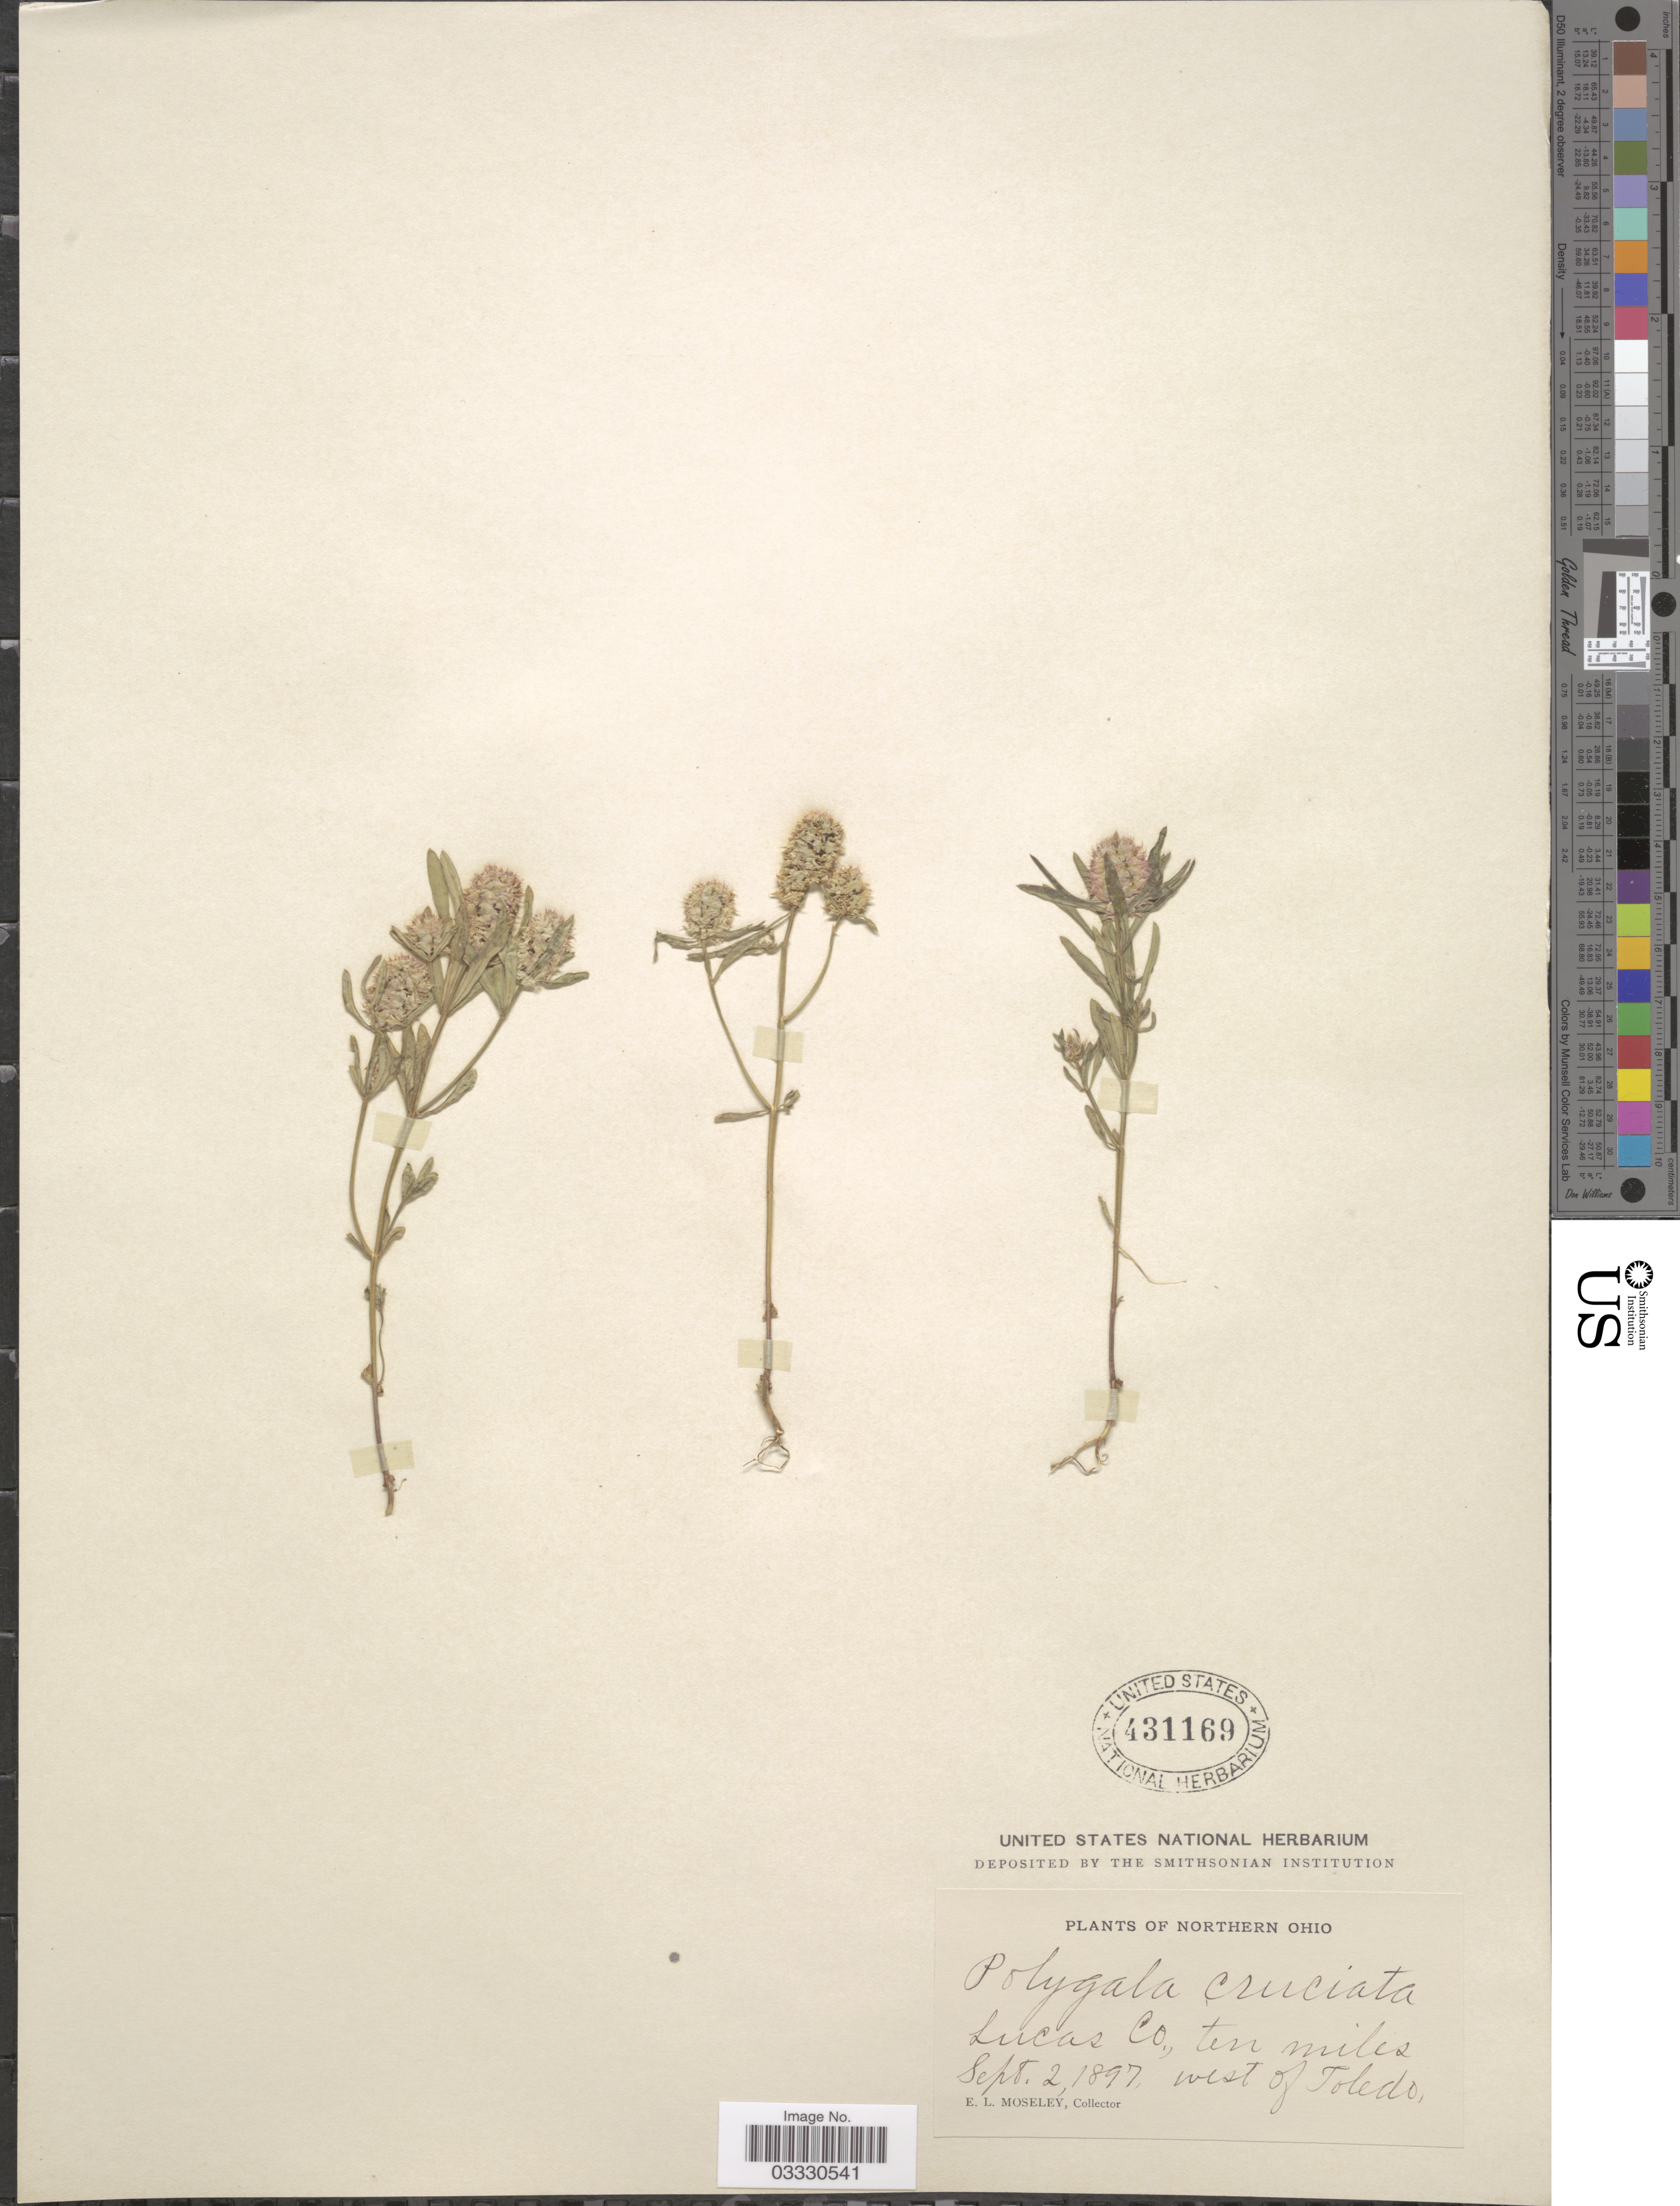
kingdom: Plantae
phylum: Tracheophyta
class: Magnoliopsida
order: Fabales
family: Polygalaceae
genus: Polygala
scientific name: Polygala cruciata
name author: L.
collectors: E. Moseley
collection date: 1897-09-02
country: United States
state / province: Ohio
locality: Northern Ohio. Lucas Co., ten miles west of Toledo.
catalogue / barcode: US 431169